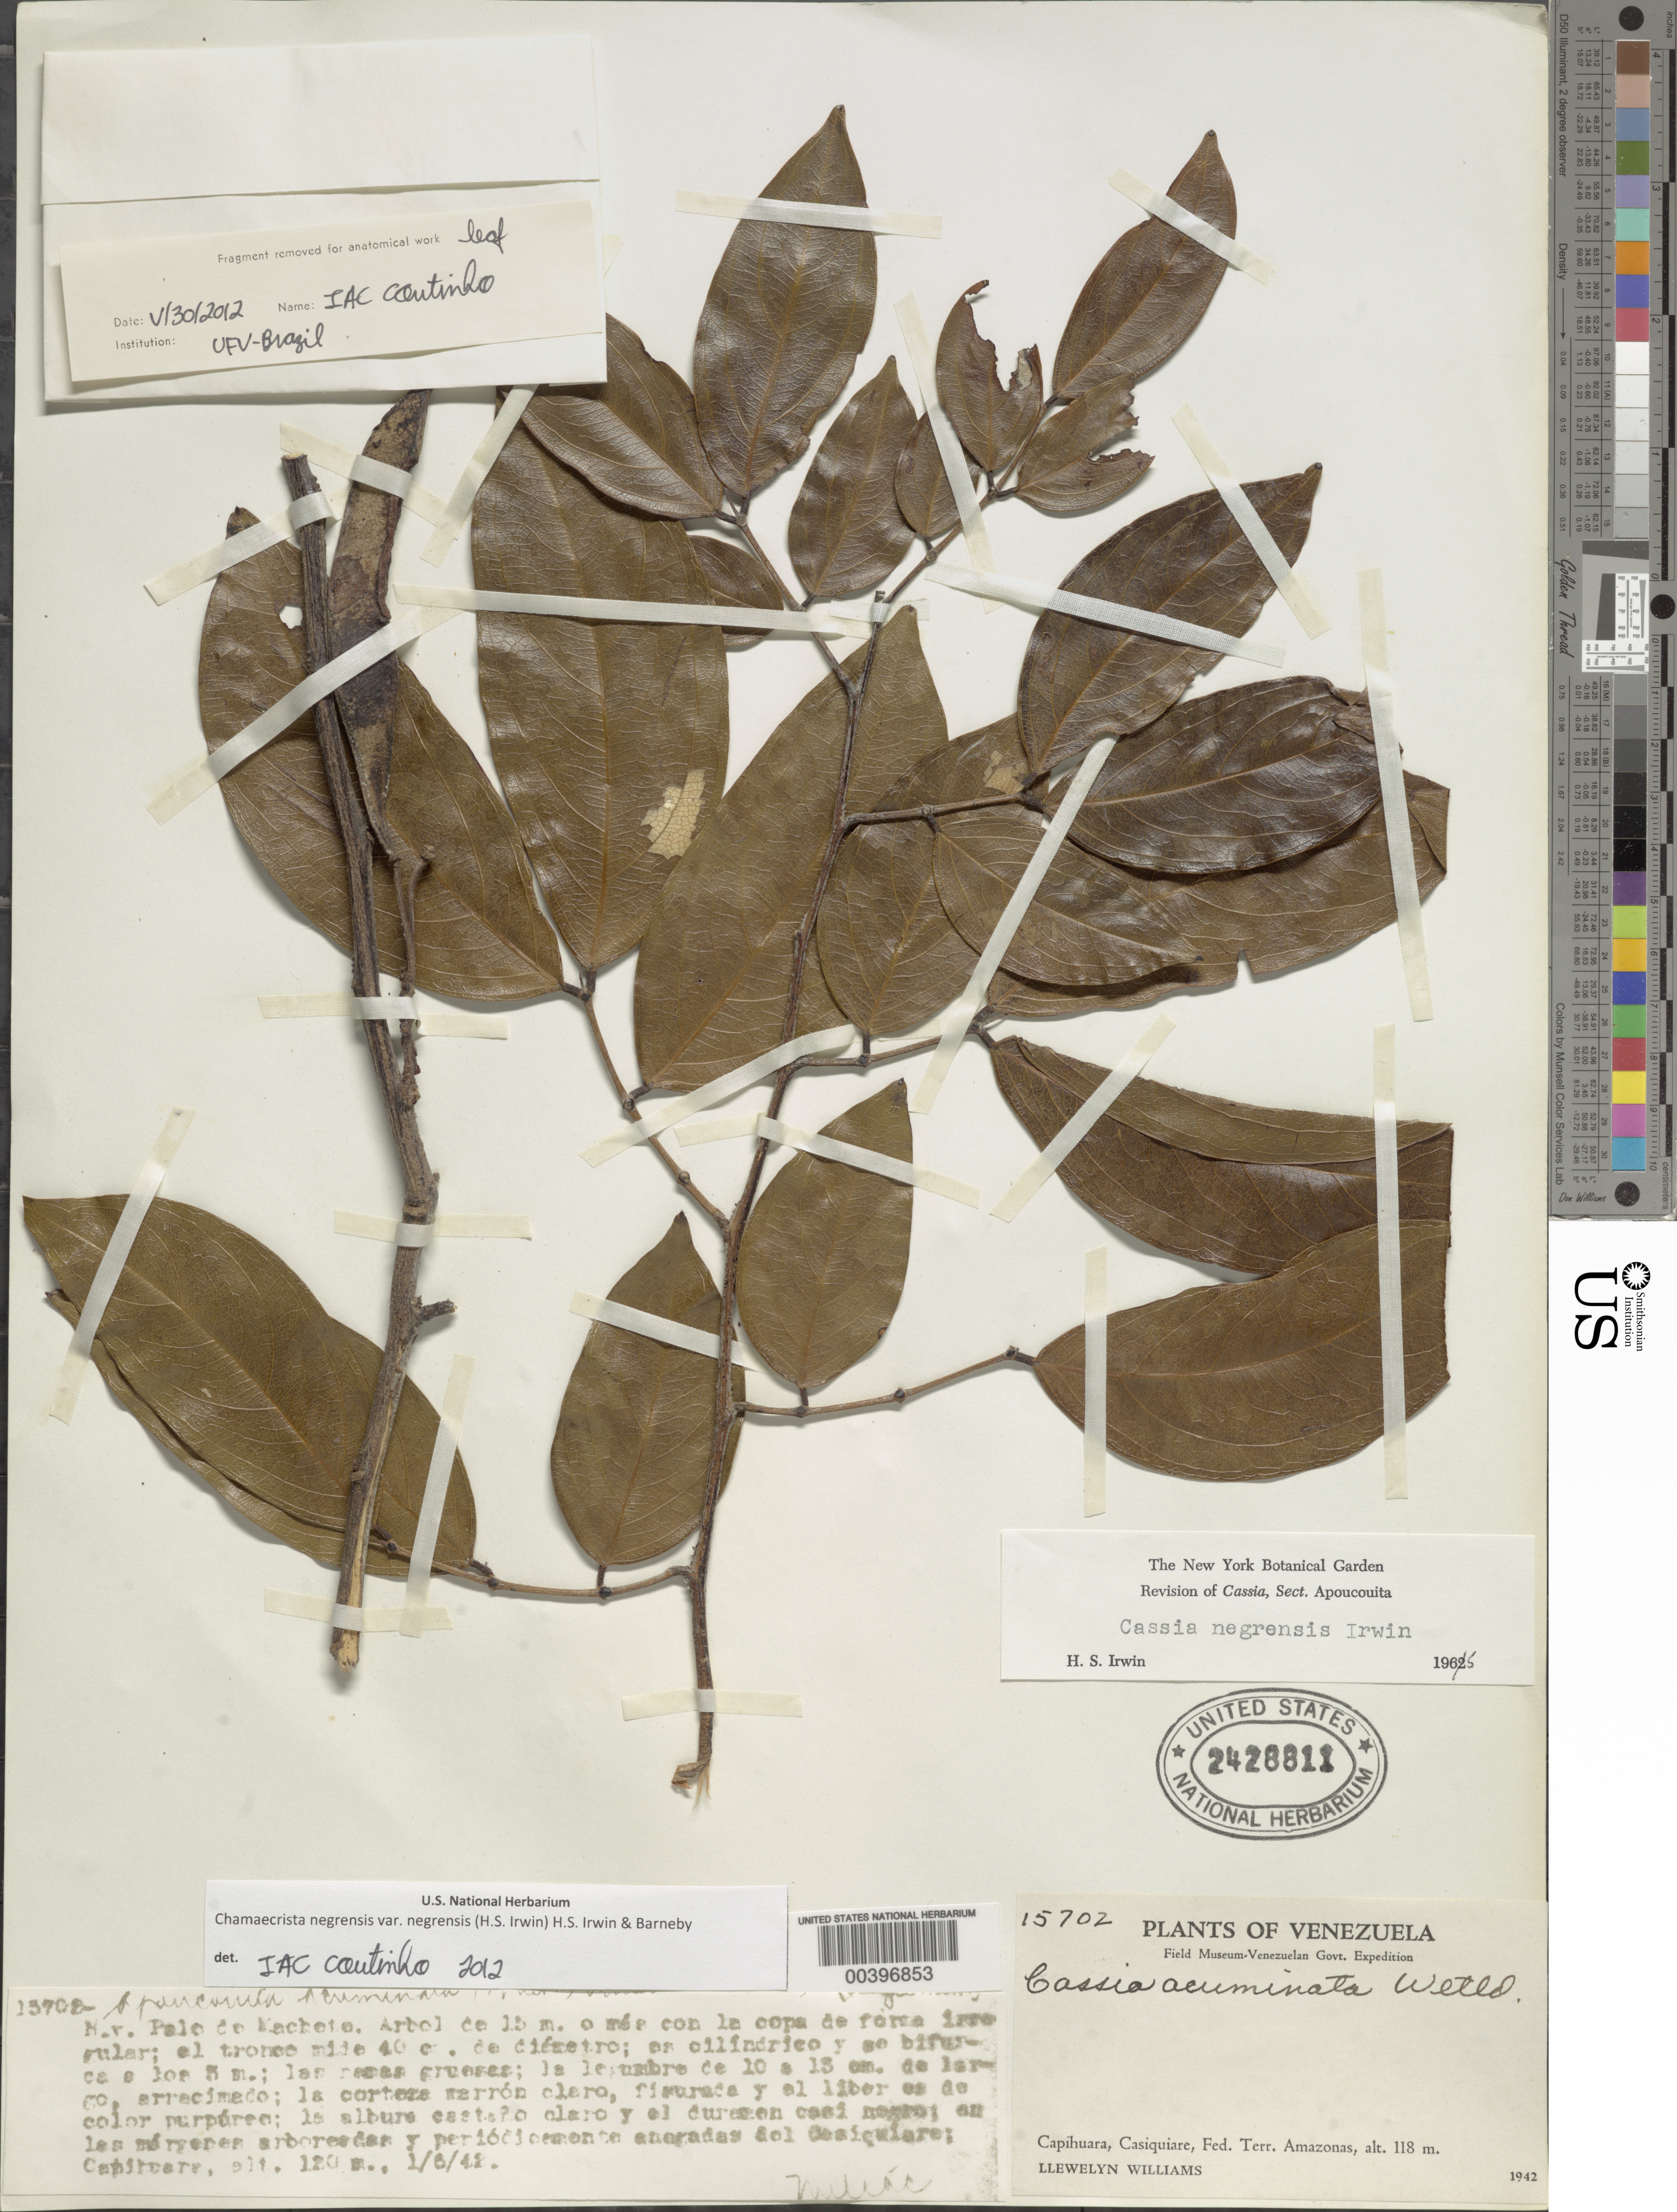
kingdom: Plantae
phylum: Tracheophyta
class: Magnoliopsida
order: Fabales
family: Fabaceae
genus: Chamaecrista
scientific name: Chamaecrista negrensis var. negrensis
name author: (H.S. Irwin) H.S. Irwin & Barneby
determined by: Coutinho, I. A. C.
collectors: Ll. Williams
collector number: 15702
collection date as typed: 01 Jun 1942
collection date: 1942-01-06 or 1942-06-01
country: Venezuela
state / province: Amazonas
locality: Casiquiare; Capihuara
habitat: En las margenes arboreadas y periodicamente anegadas del rio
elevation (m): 120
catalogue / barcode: US 2428811